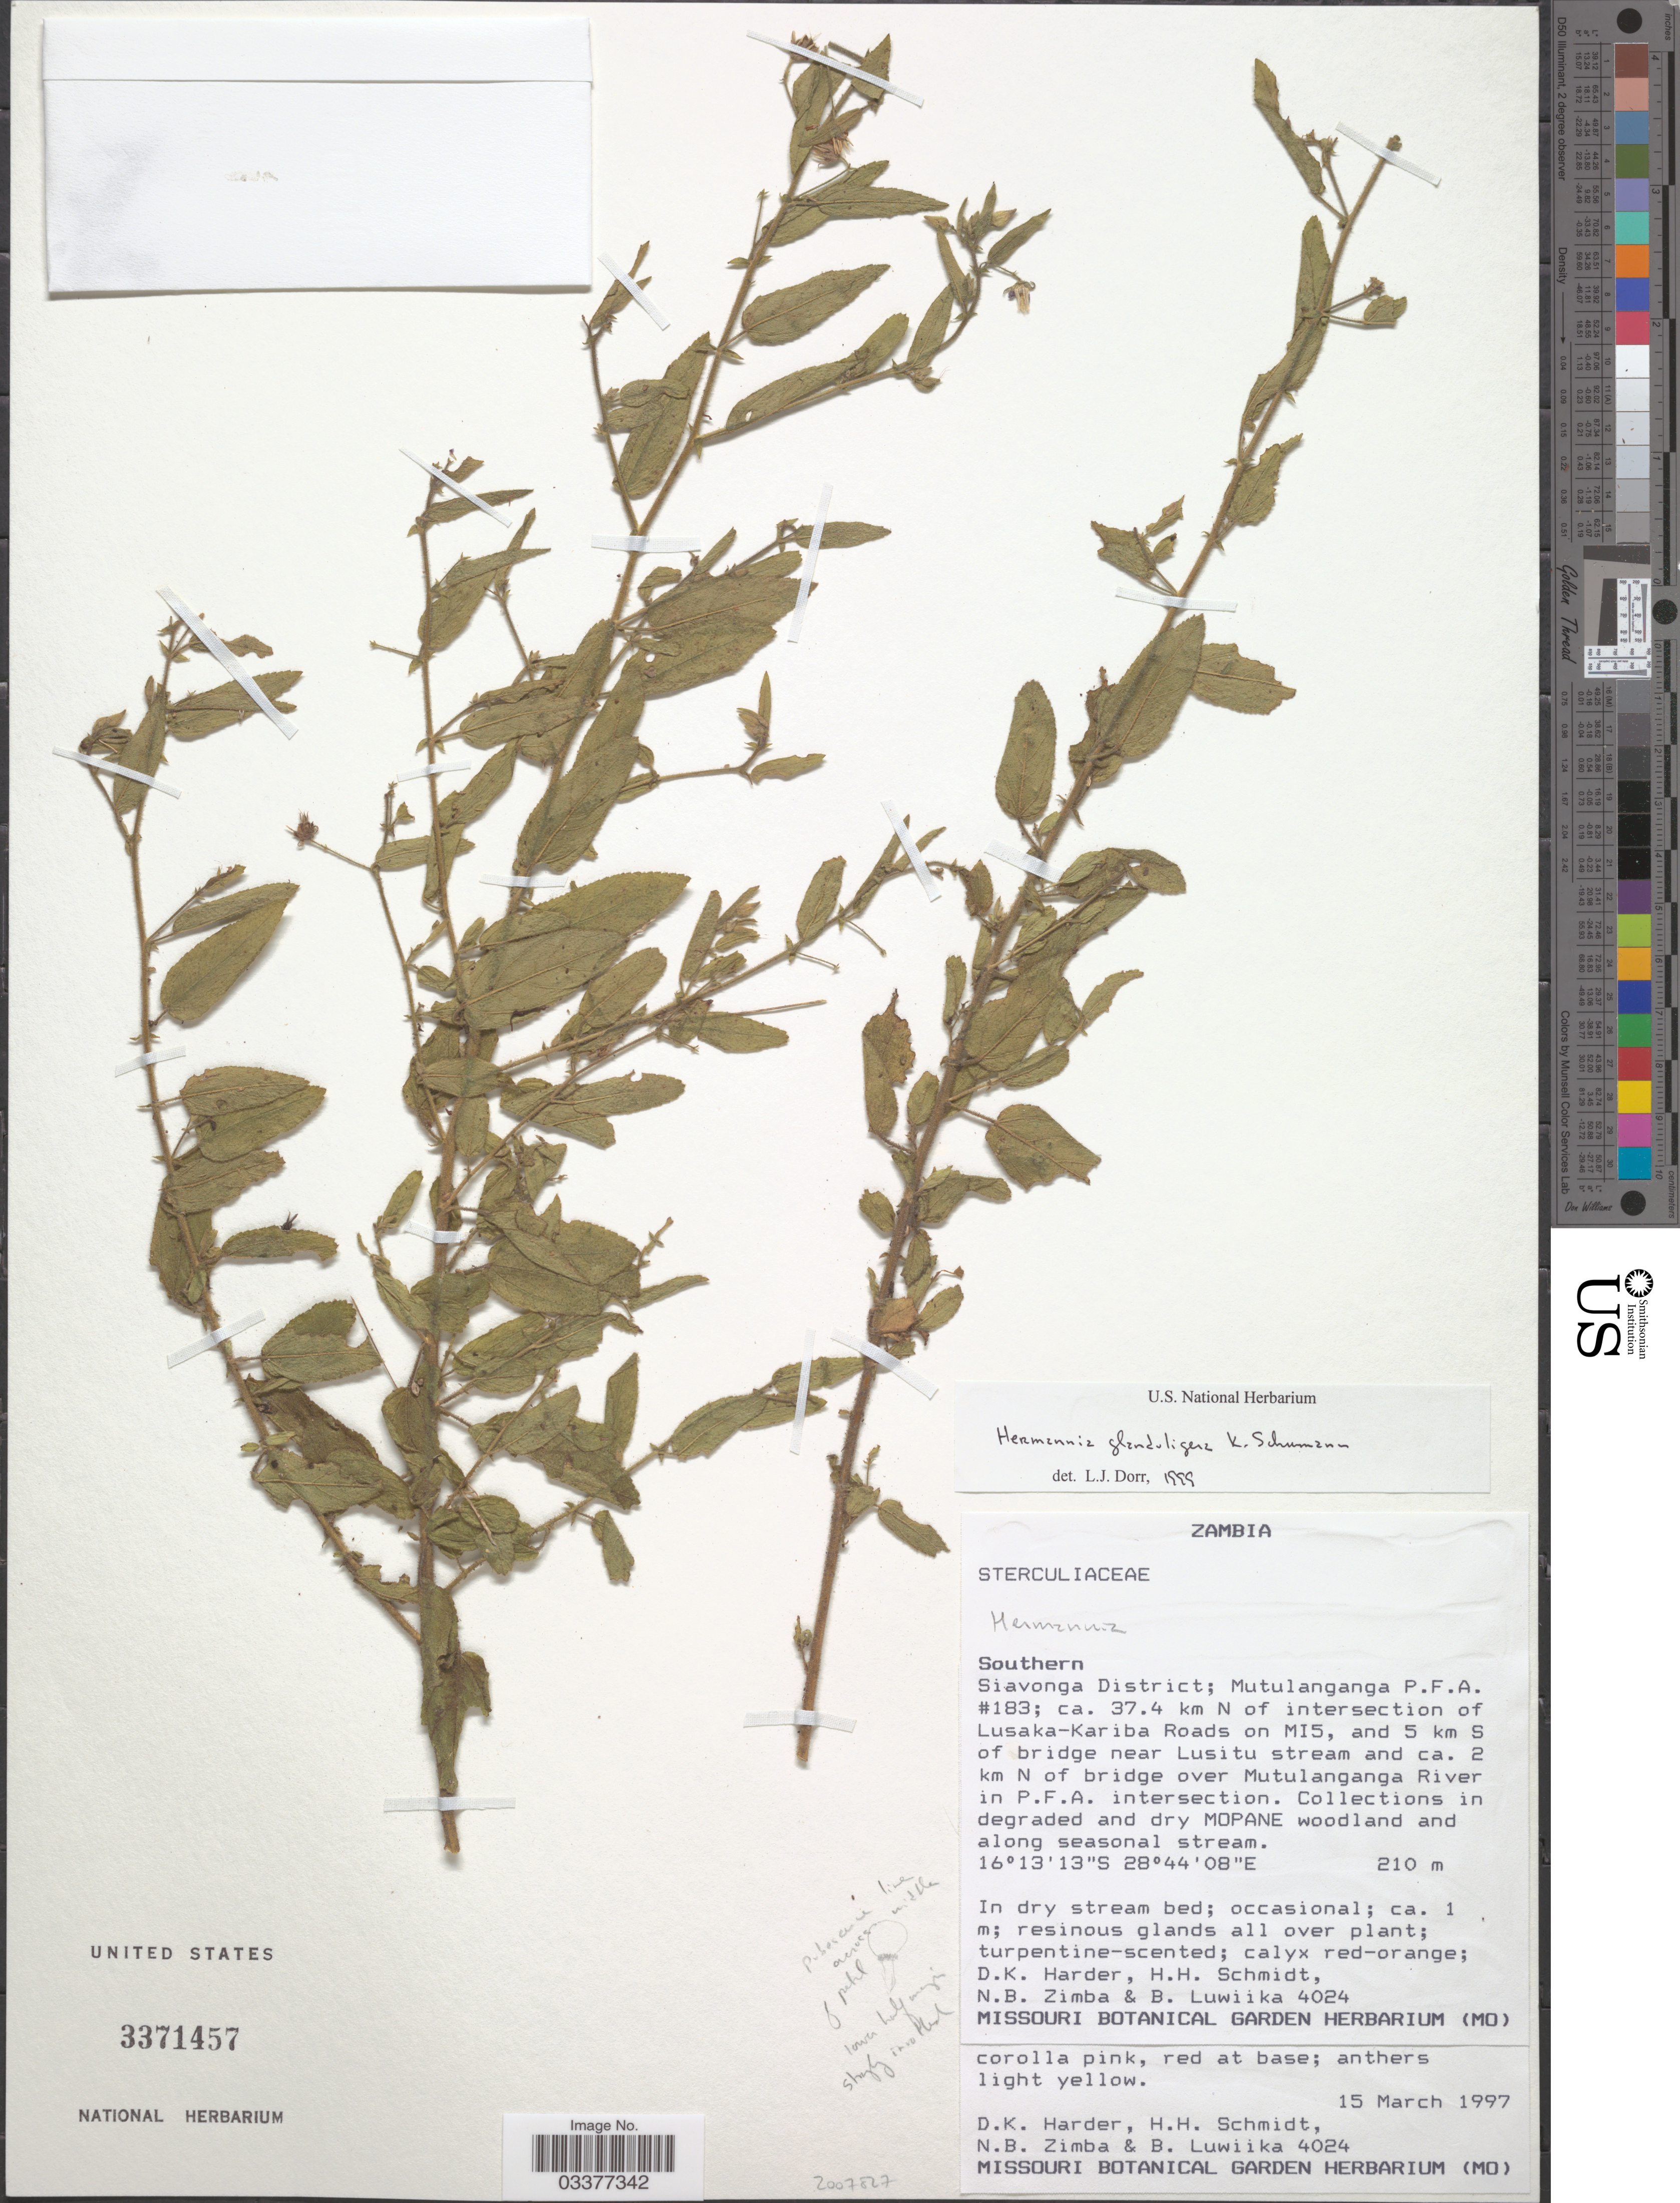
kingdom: Plantae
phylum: Tracheophyta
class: Magnoliopsida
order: Malvales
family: Malvaceae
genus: Hermannia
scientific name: Hermannia glanduligera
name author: K. Schum.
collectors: D. Harder, H. H. Schmidt, N. B. Zimba & B. Luwiika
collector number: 4024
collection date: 1997-03-15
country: Zambia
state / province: Southern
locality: Siavonga District; Mutulanganga P. F. A. #183; ca. 37.4 km N of intersection of Lusaka-Kariba Roads on MI5, and 5 km S of bridge near Lusitu stream and ca. 2 km N of bridge over Mutulanganga River in P. F. A. intersection.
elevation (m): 210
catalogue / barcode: US 3371457